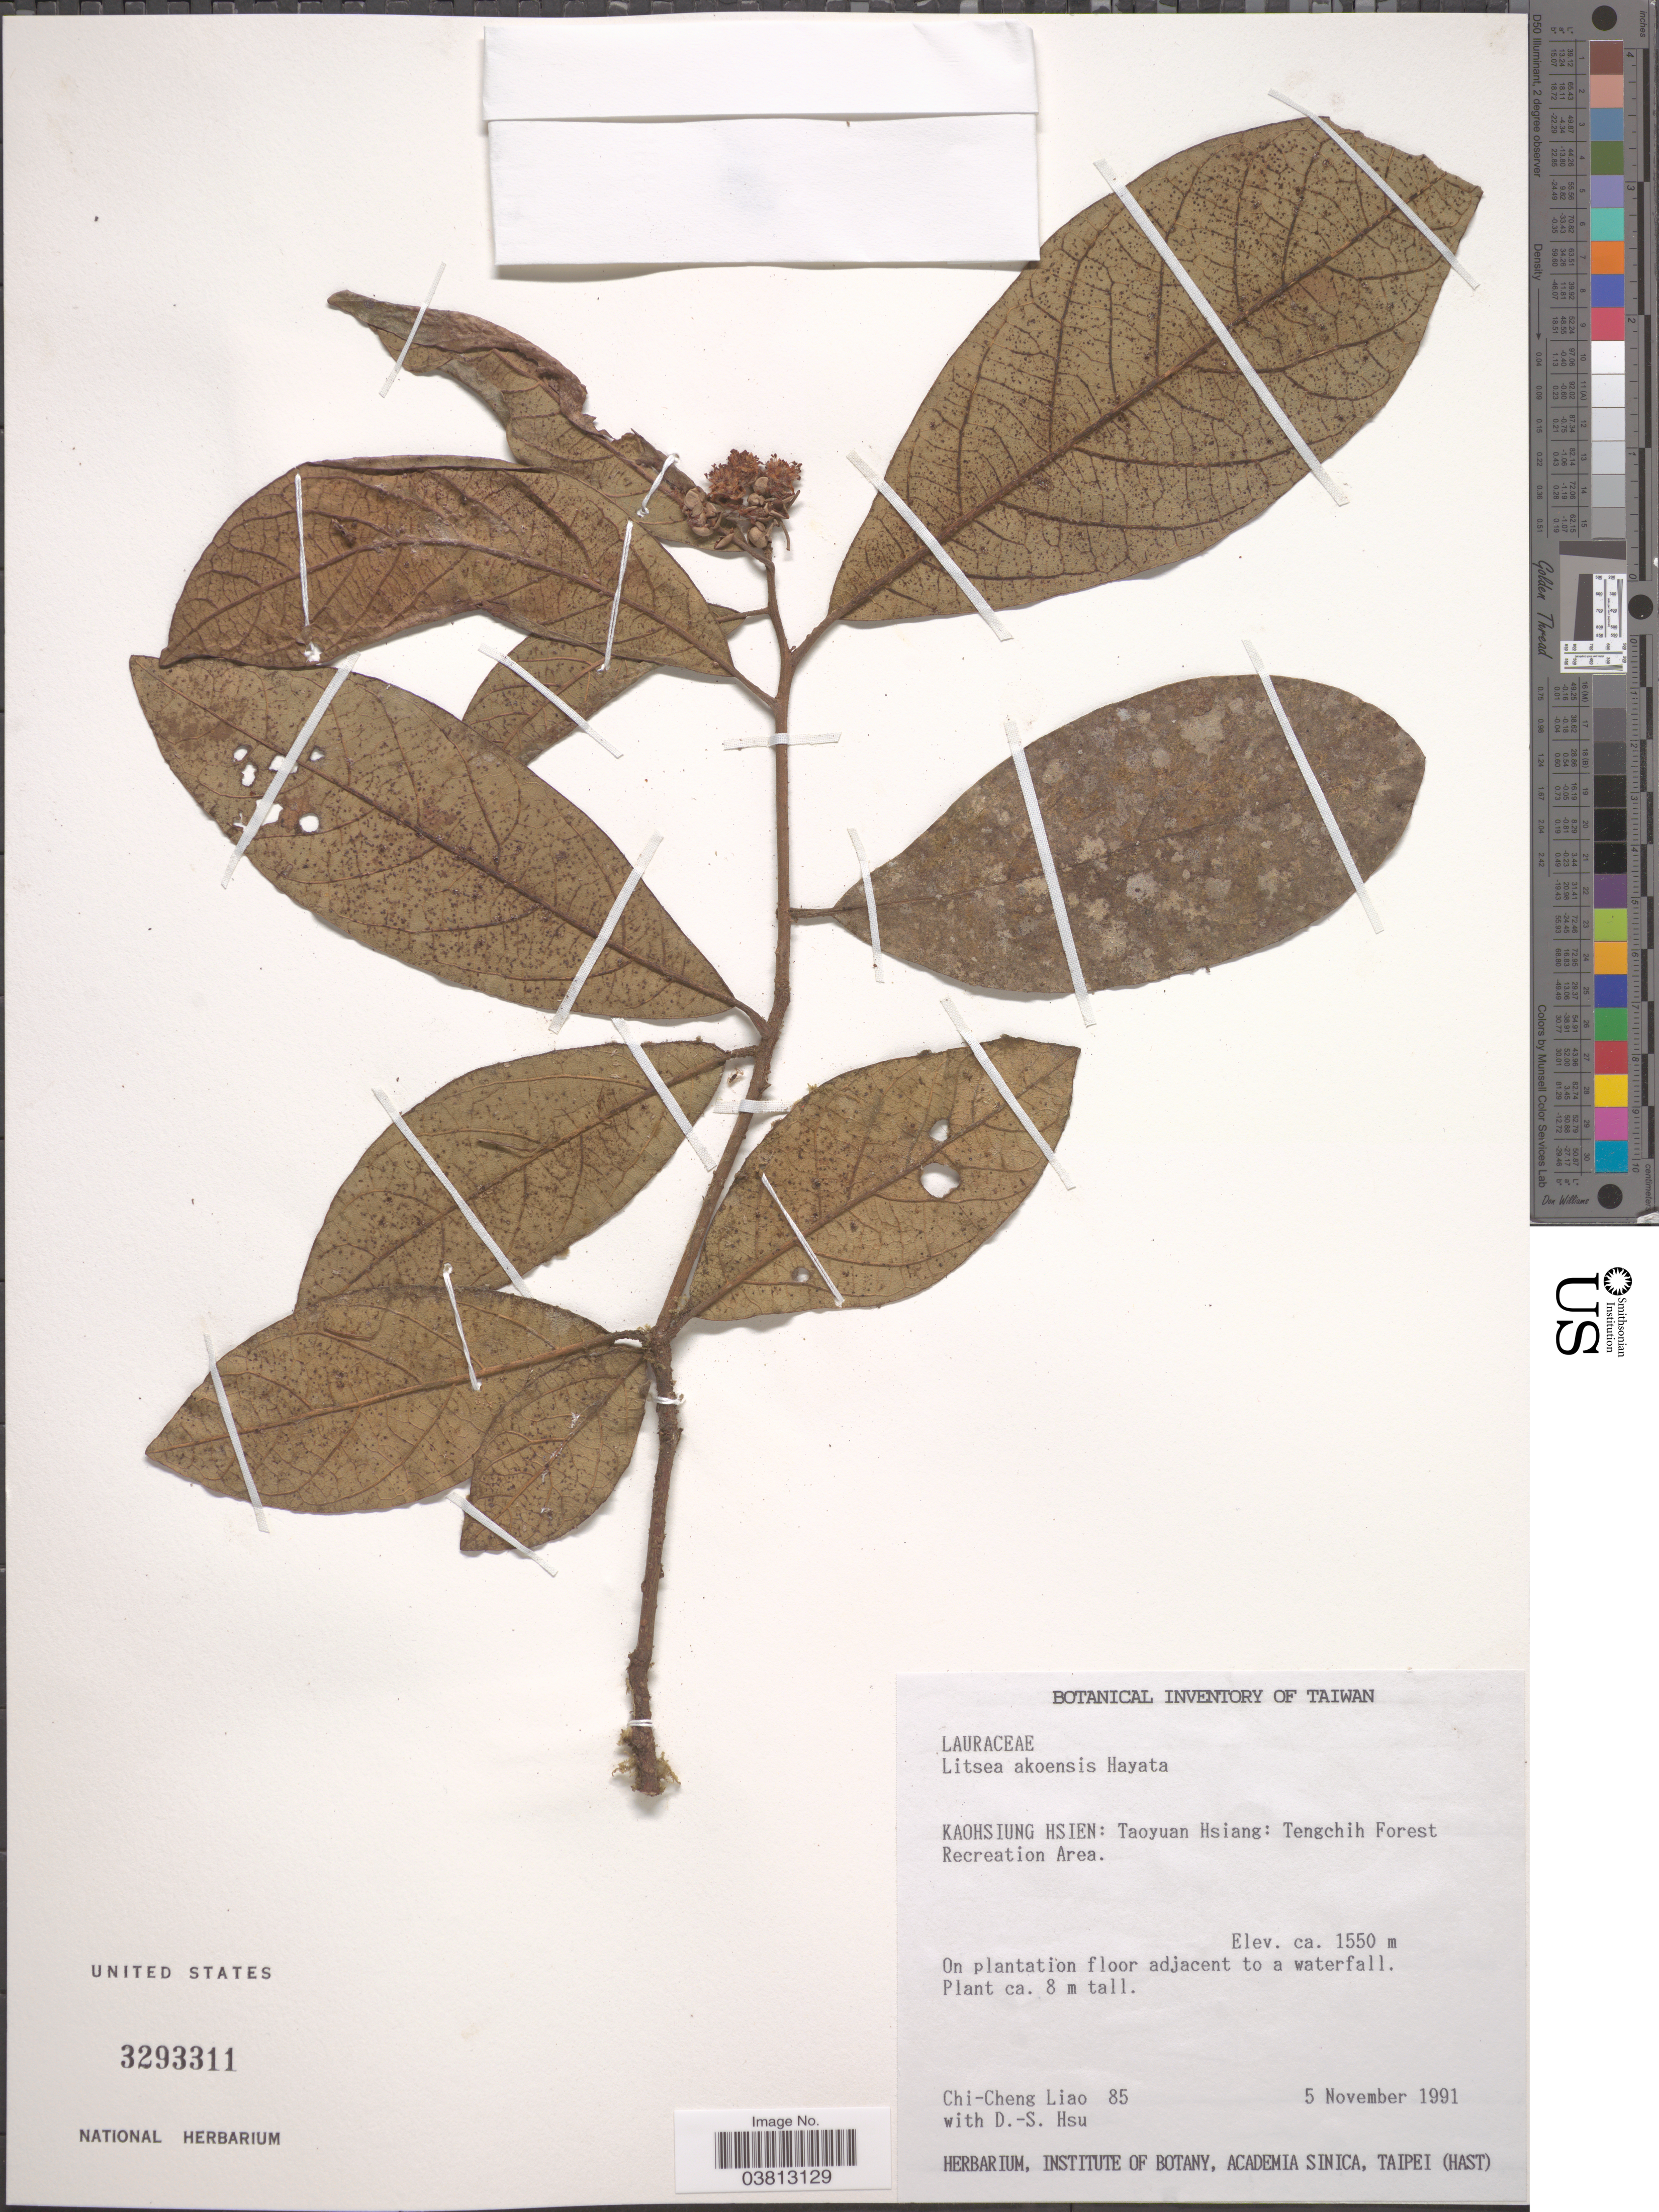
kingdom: Plantae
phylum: Tracheophyta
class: Magnoliopsida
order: Laurales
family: Lauraceae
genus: Litsea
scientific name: Litsea akoensis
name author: Hayata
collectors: C. Liao & D. Hsu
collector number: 85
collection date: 1991-11-05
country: Taiwan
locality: Kaohsiung Hsien: Taoyuan Hsiang: Tengchih Forest Recreation Area.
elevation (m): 1550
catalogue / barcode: US 3293311